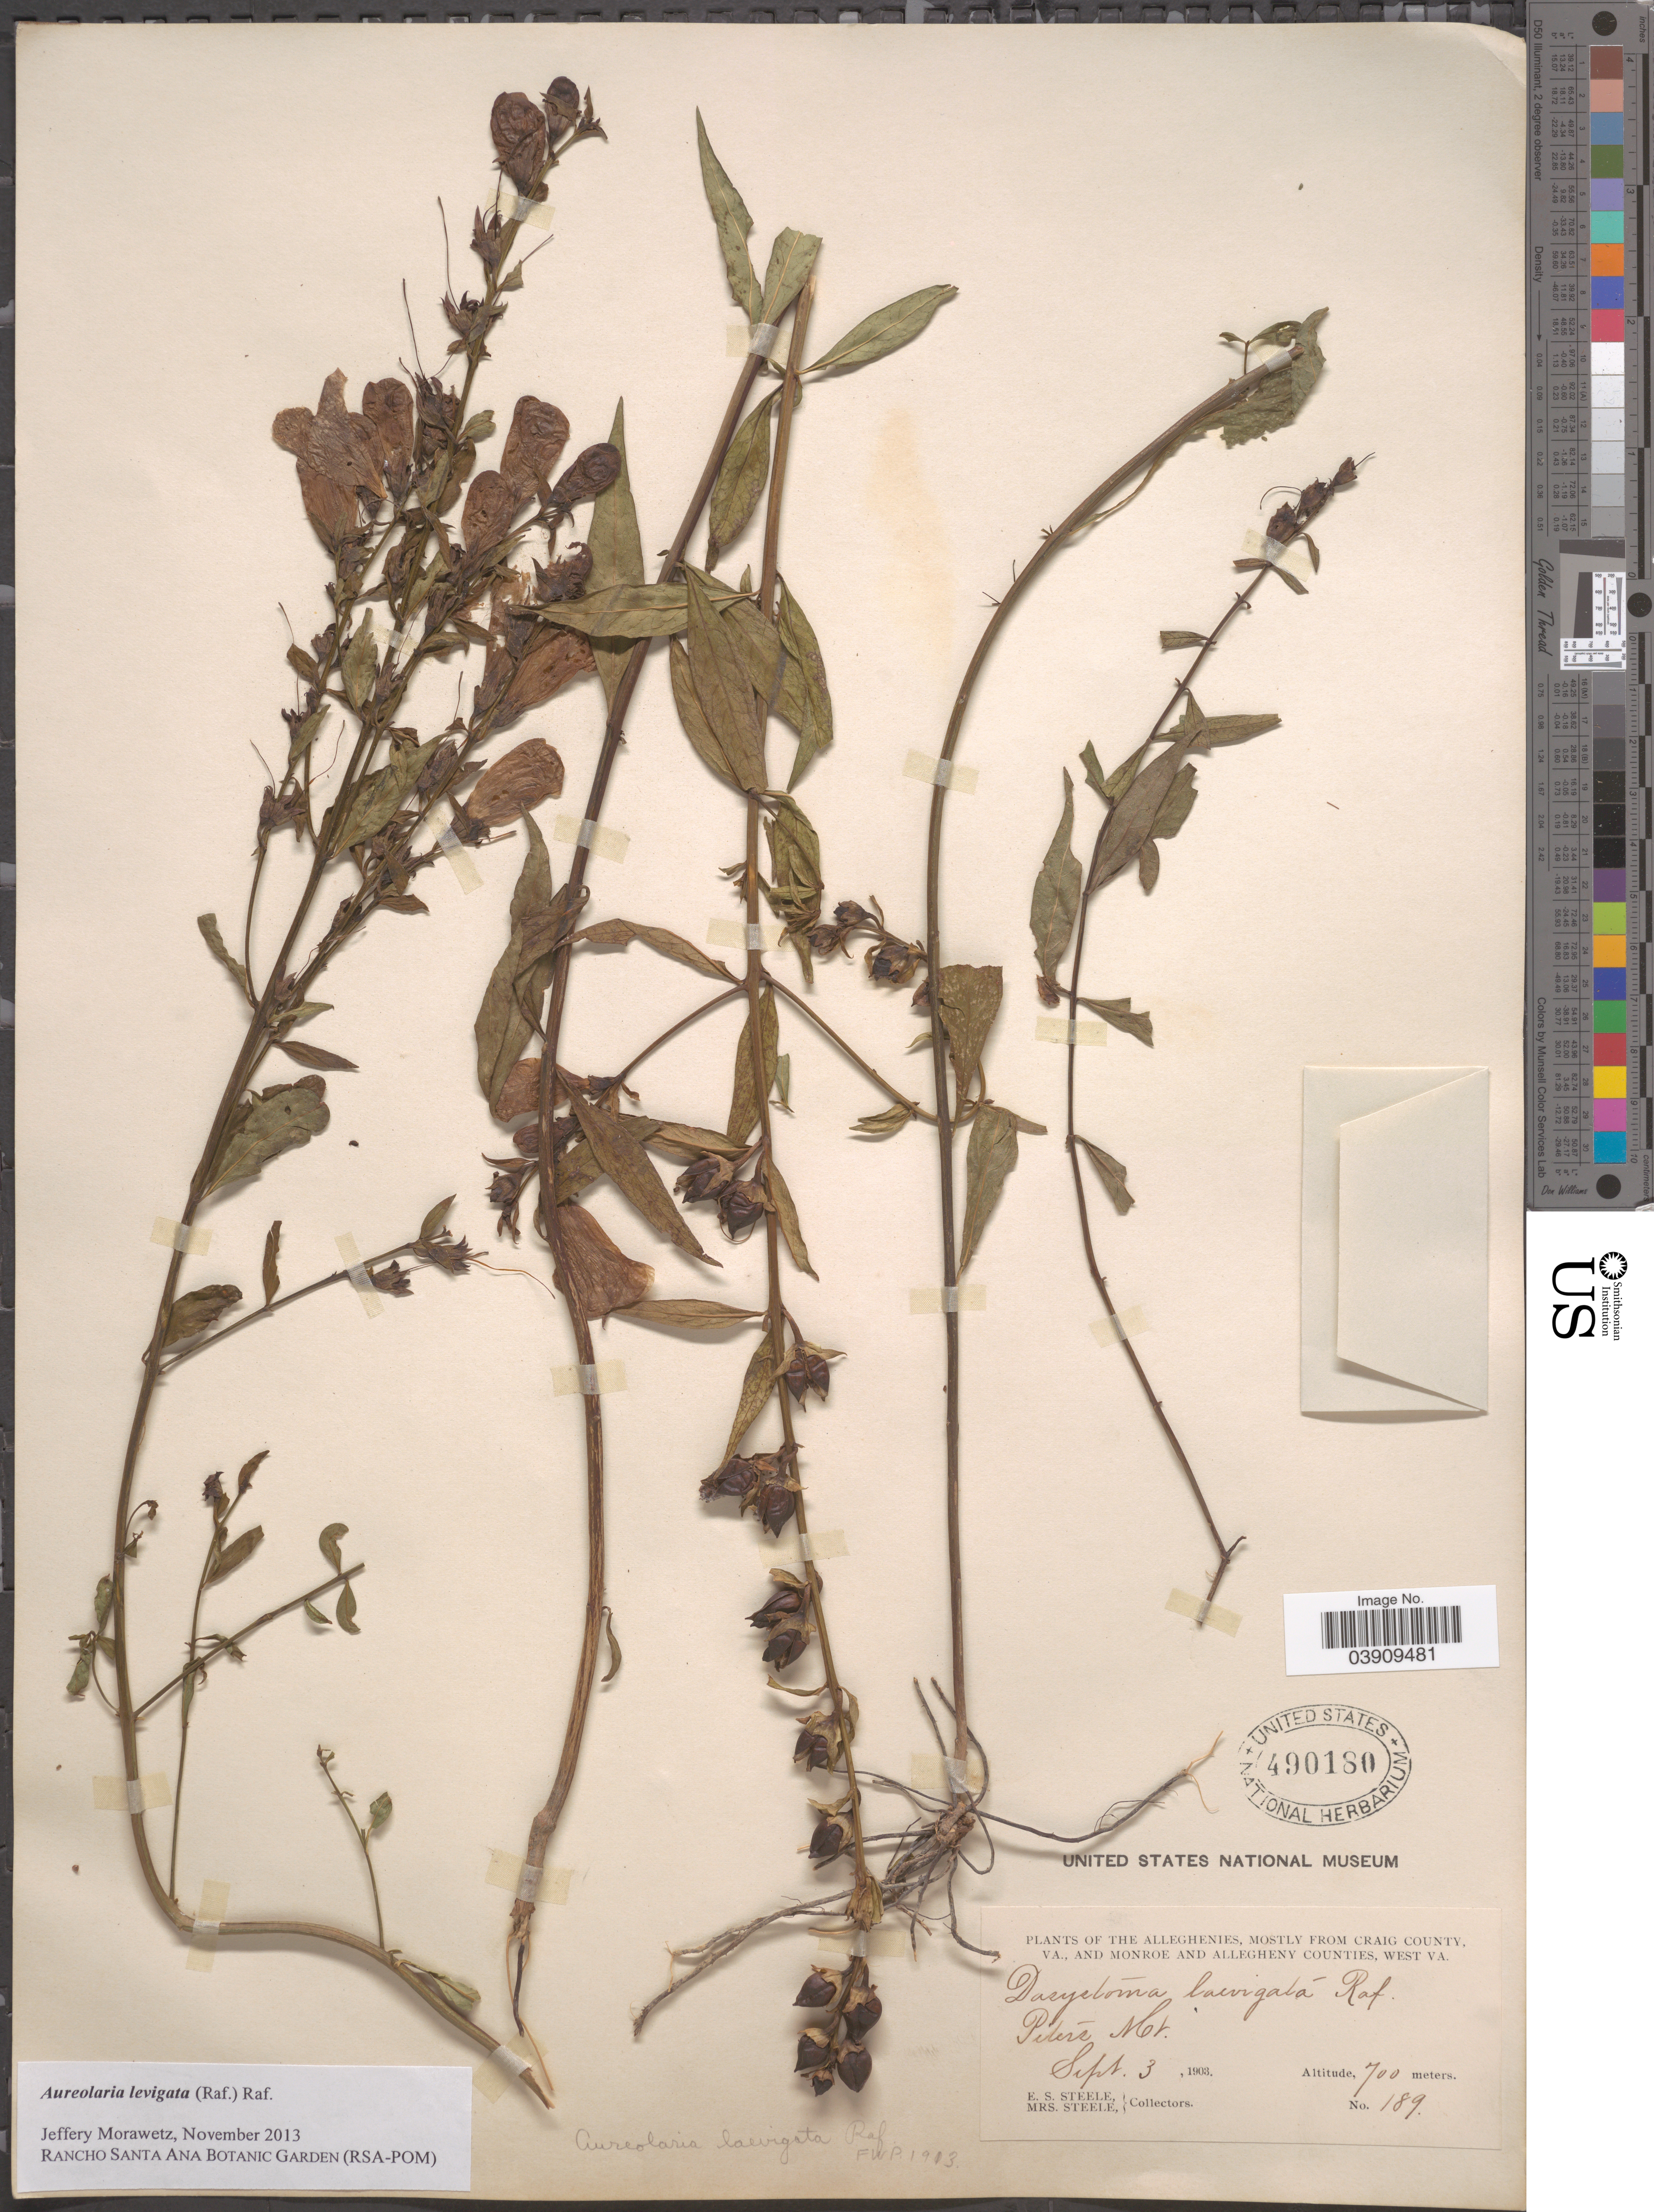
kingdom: Plantae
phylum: Tracheophyta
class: Magnoliopsida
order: Lamiales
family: Orobanchaceae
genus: Aureolaria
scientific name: Aureolaria laevigata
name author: (Raf.) Raf.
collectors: E. Steele & Mrs. E. S. Steele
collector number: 189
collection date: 1903-09-03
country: United States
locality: The Alleghenies, mostly from Craig County, Va., and Monroe and Allegheny Counties, West Va. Peters Mt.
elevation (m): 700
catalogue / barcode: US 490180